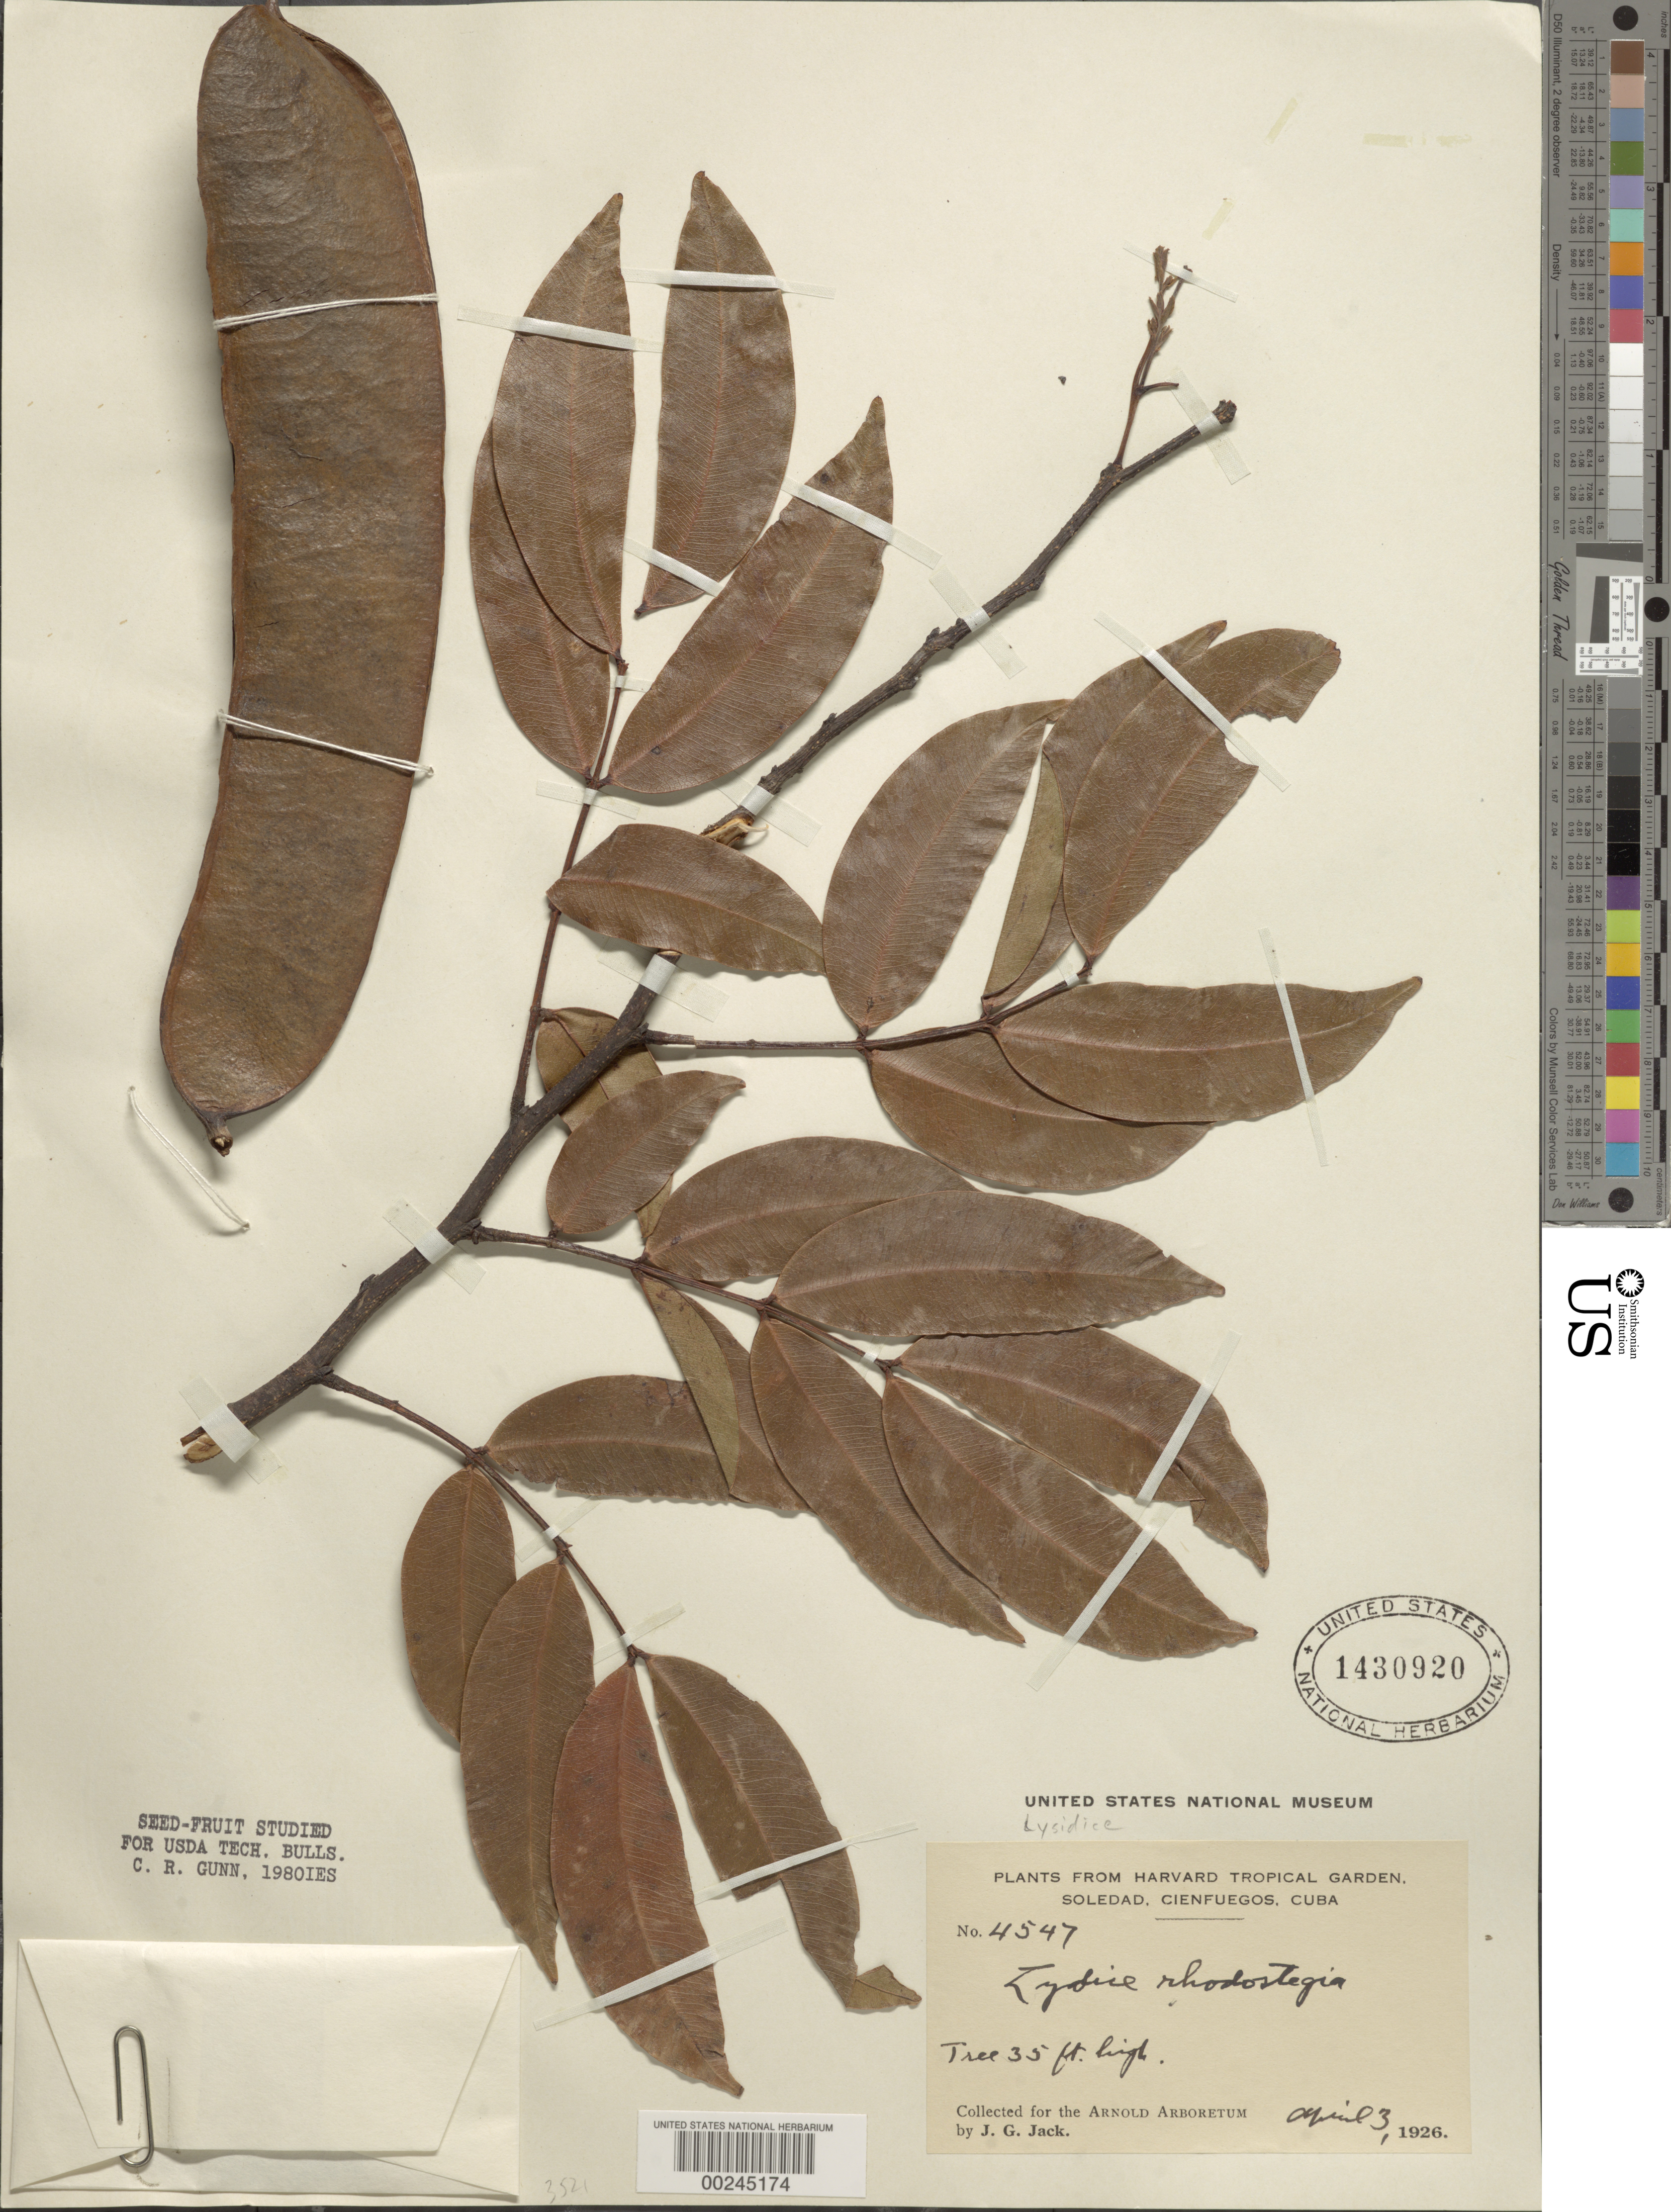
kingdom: Plantae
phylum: Tracheophyta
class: Magnoliopsida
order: Fabales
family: Fabaceae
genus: Lysidice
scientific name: Lysidice rhodostegia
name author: Hance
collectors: J. G. Jack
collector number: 4547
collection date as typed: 03 Apr 1926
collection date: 1926-04-03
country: Cuba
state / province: Las Villas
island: Greater Antilles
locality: Soledad, cienfuegos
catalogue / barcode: US 1430920